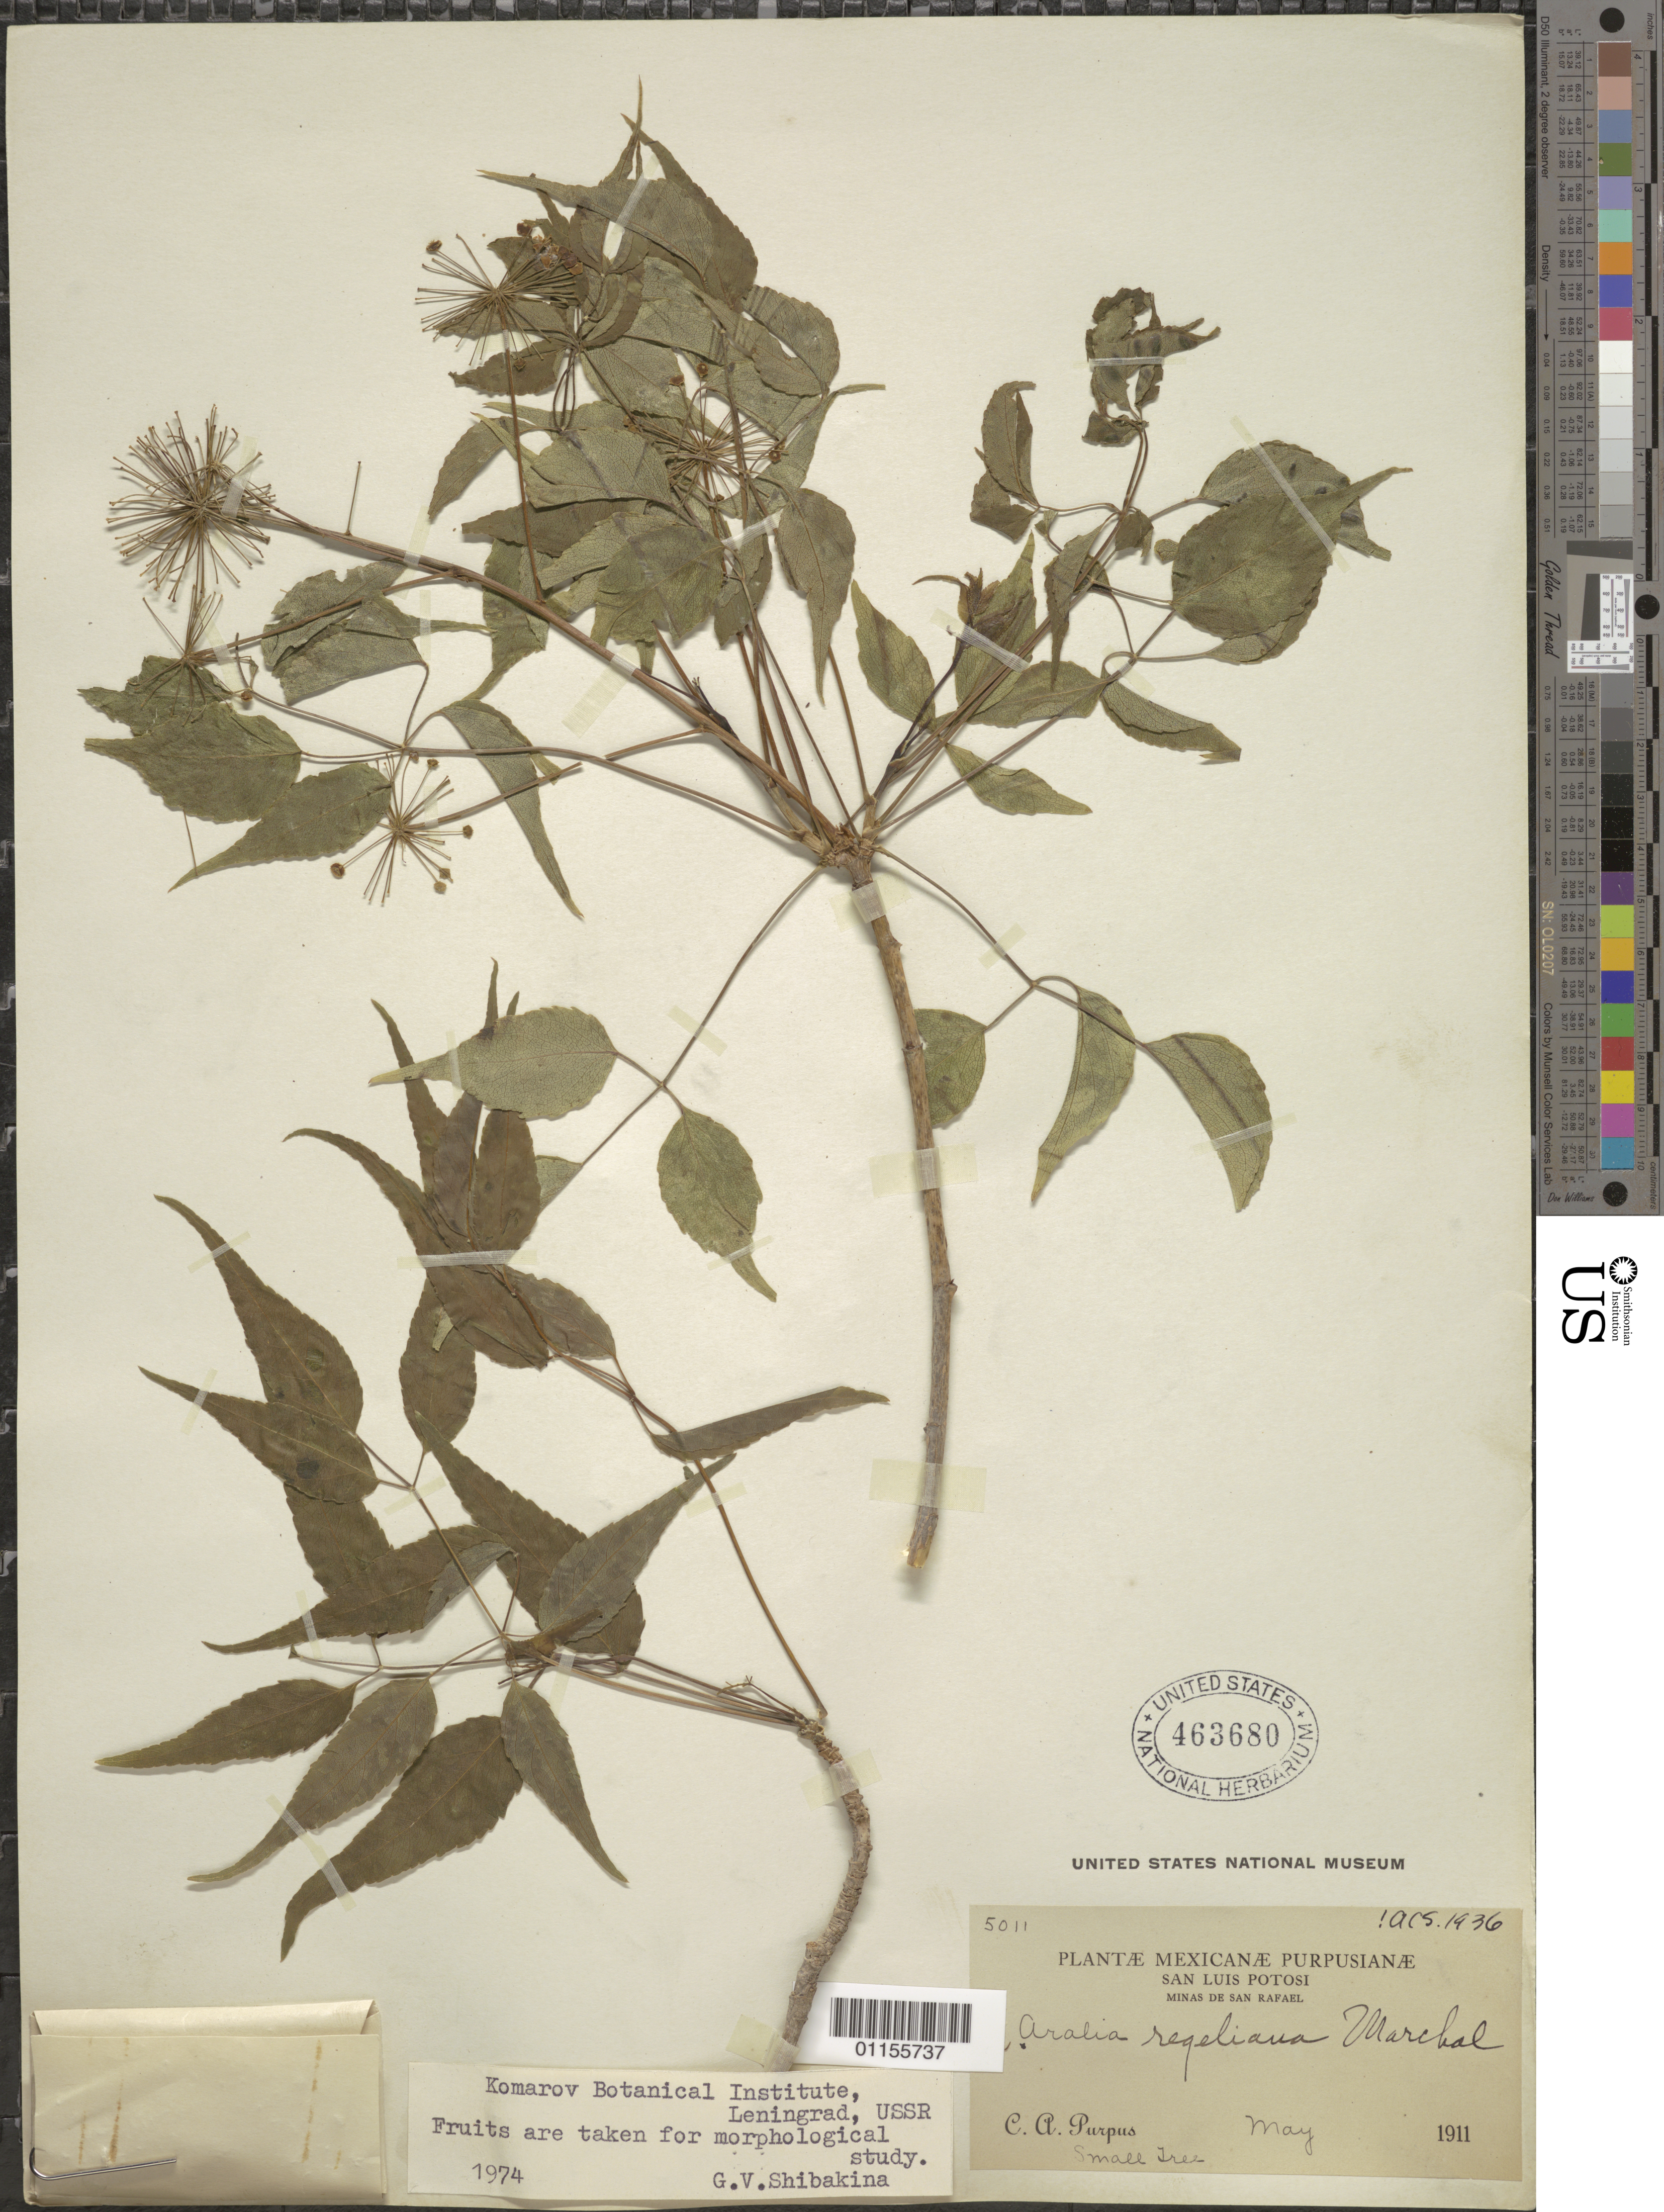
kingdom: Plantae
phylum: Tracheophyta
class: Magnoliopsida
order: Apiales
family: Araliaceae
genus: Aralia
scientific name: Aralia regeliana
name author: Marchal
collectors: C. A. Purpus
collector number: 5011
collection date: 1911-05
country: Mexico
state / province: San Luis Potosi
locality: Minas De San Rafael.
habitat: Small tree.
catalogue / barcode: US 463680